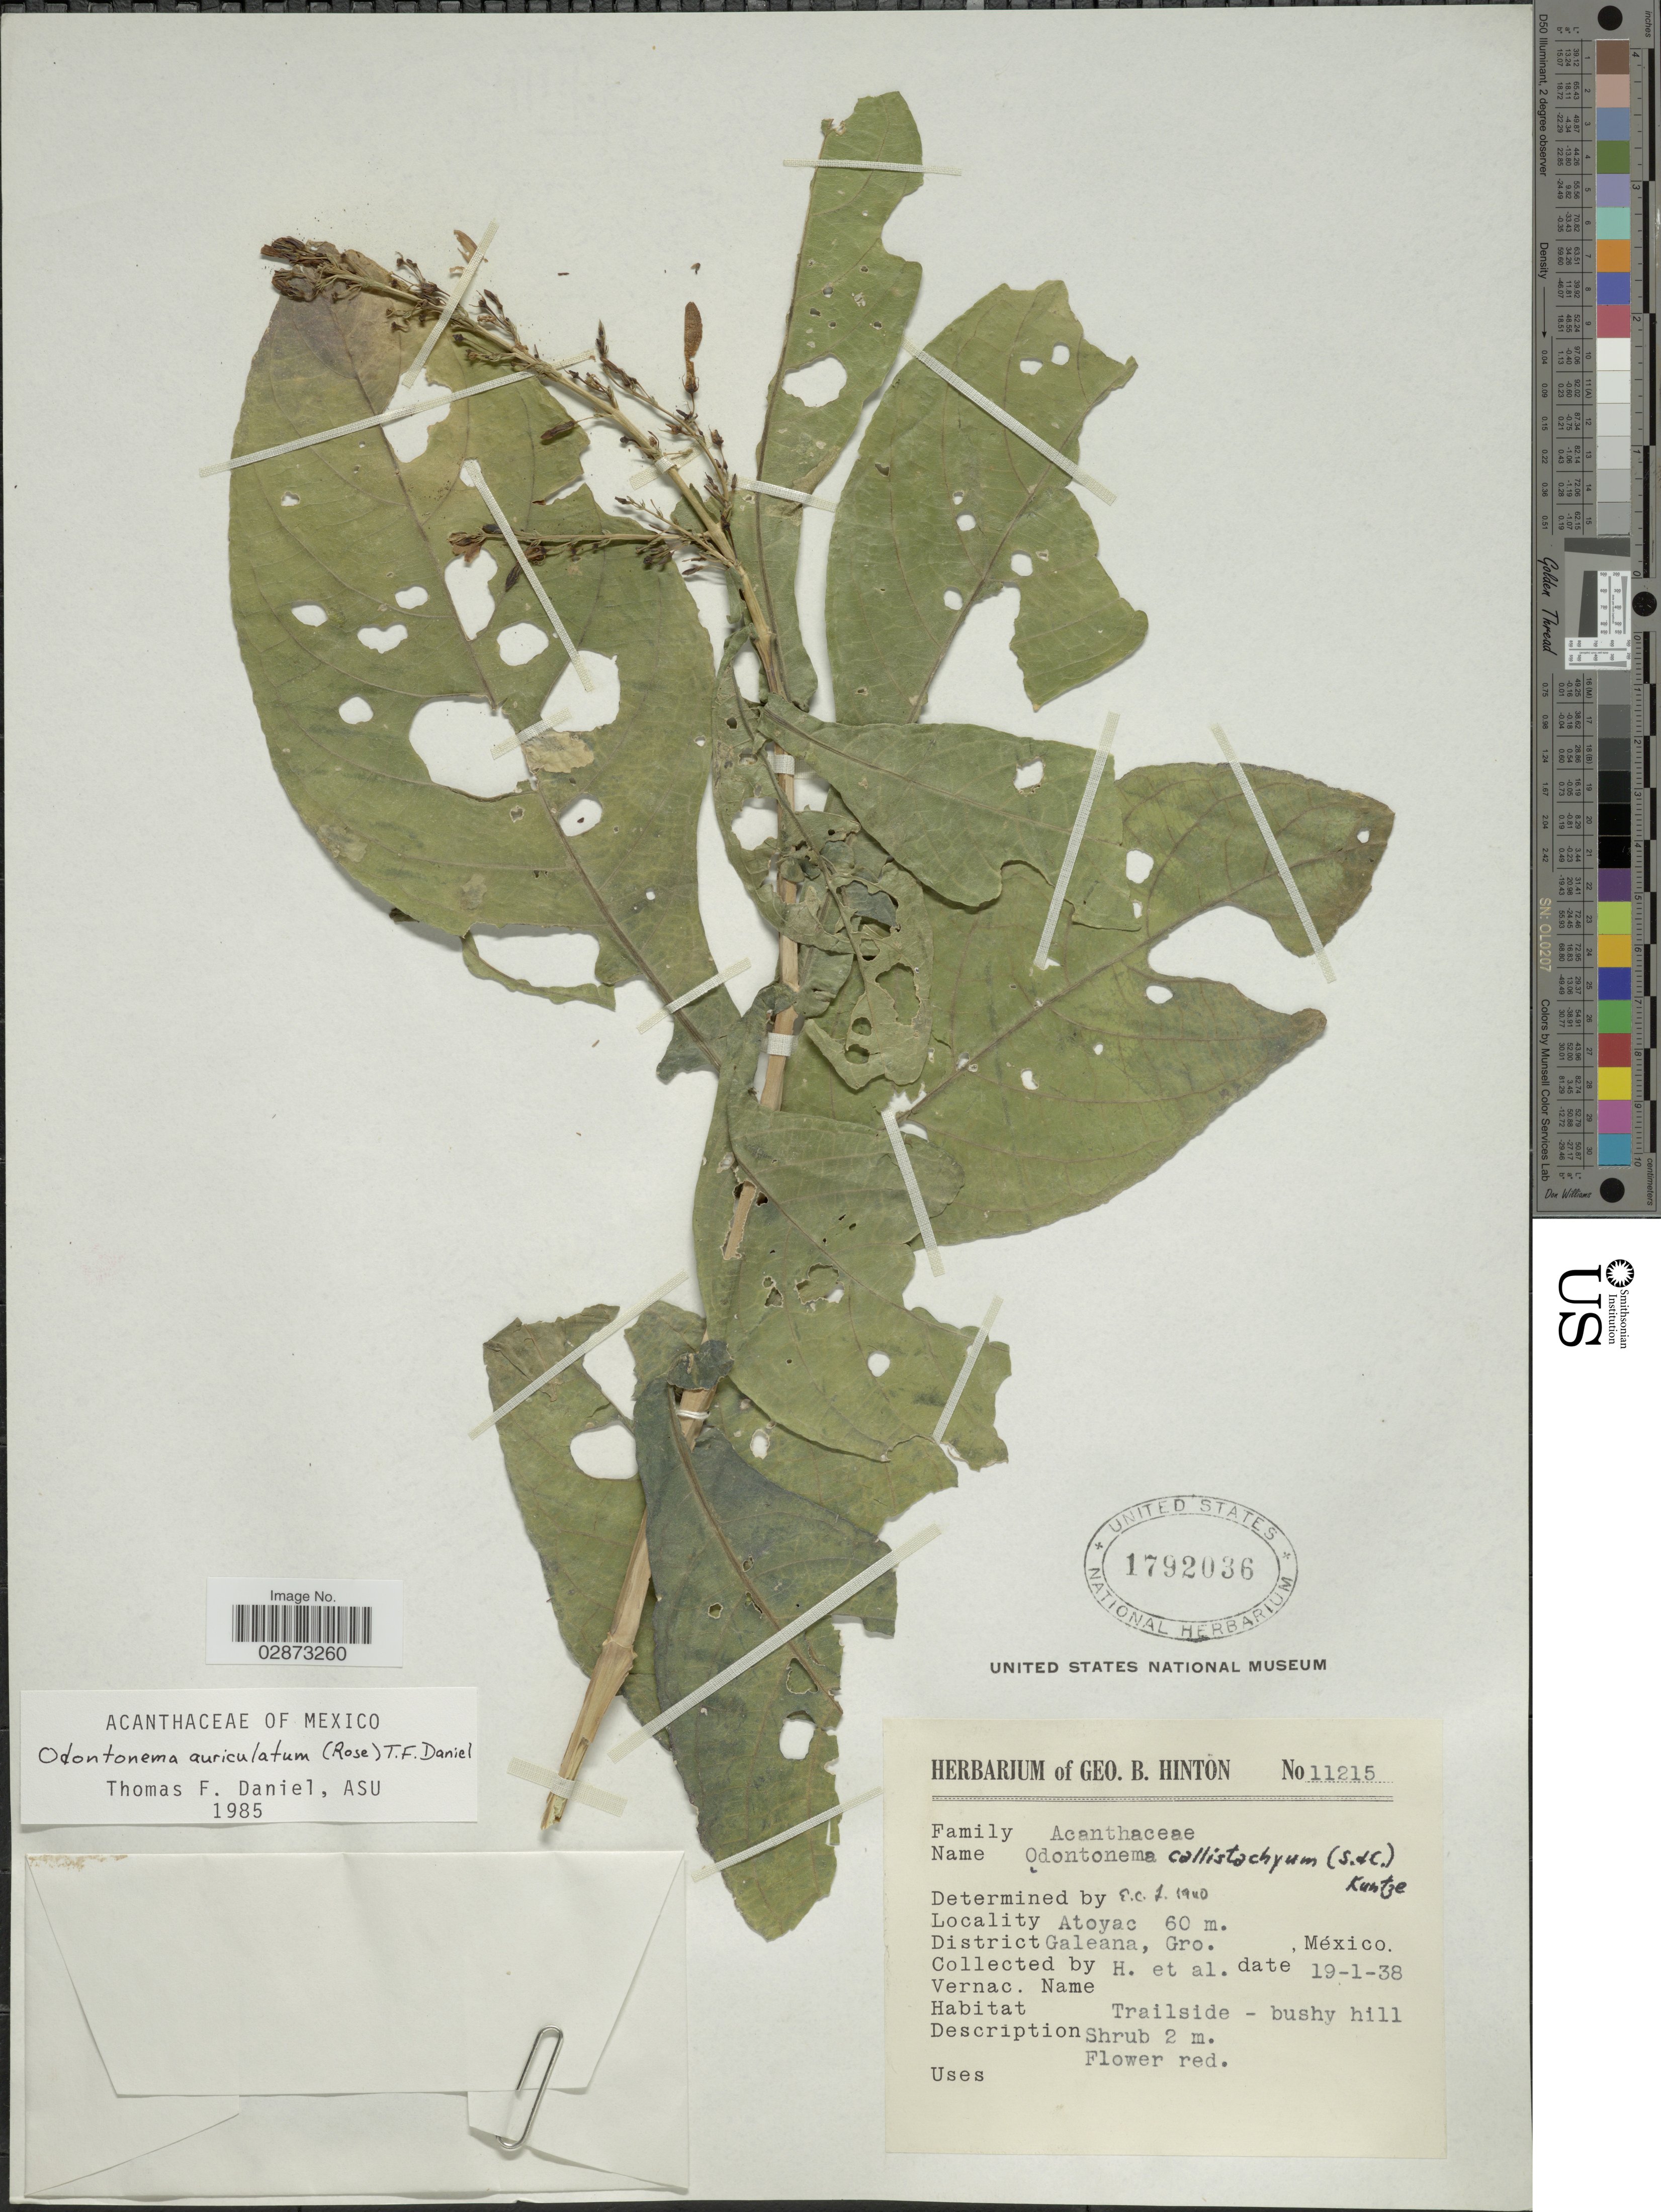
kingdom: Plantae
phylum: Tracheophyta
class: Magnoliopsida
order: Lamiales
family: Acanthaceae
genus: Odontonema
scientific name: Odontonema auriculatum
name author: (Rose) T.F. Daniel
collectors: G. B. Hinton & et al.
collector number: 11215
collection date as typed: Transcribed d/m/y: 19/1/38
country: Mexico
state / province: Guerrero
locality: Atoyac. District Galeana.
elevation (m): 60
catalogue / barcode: US 1792036